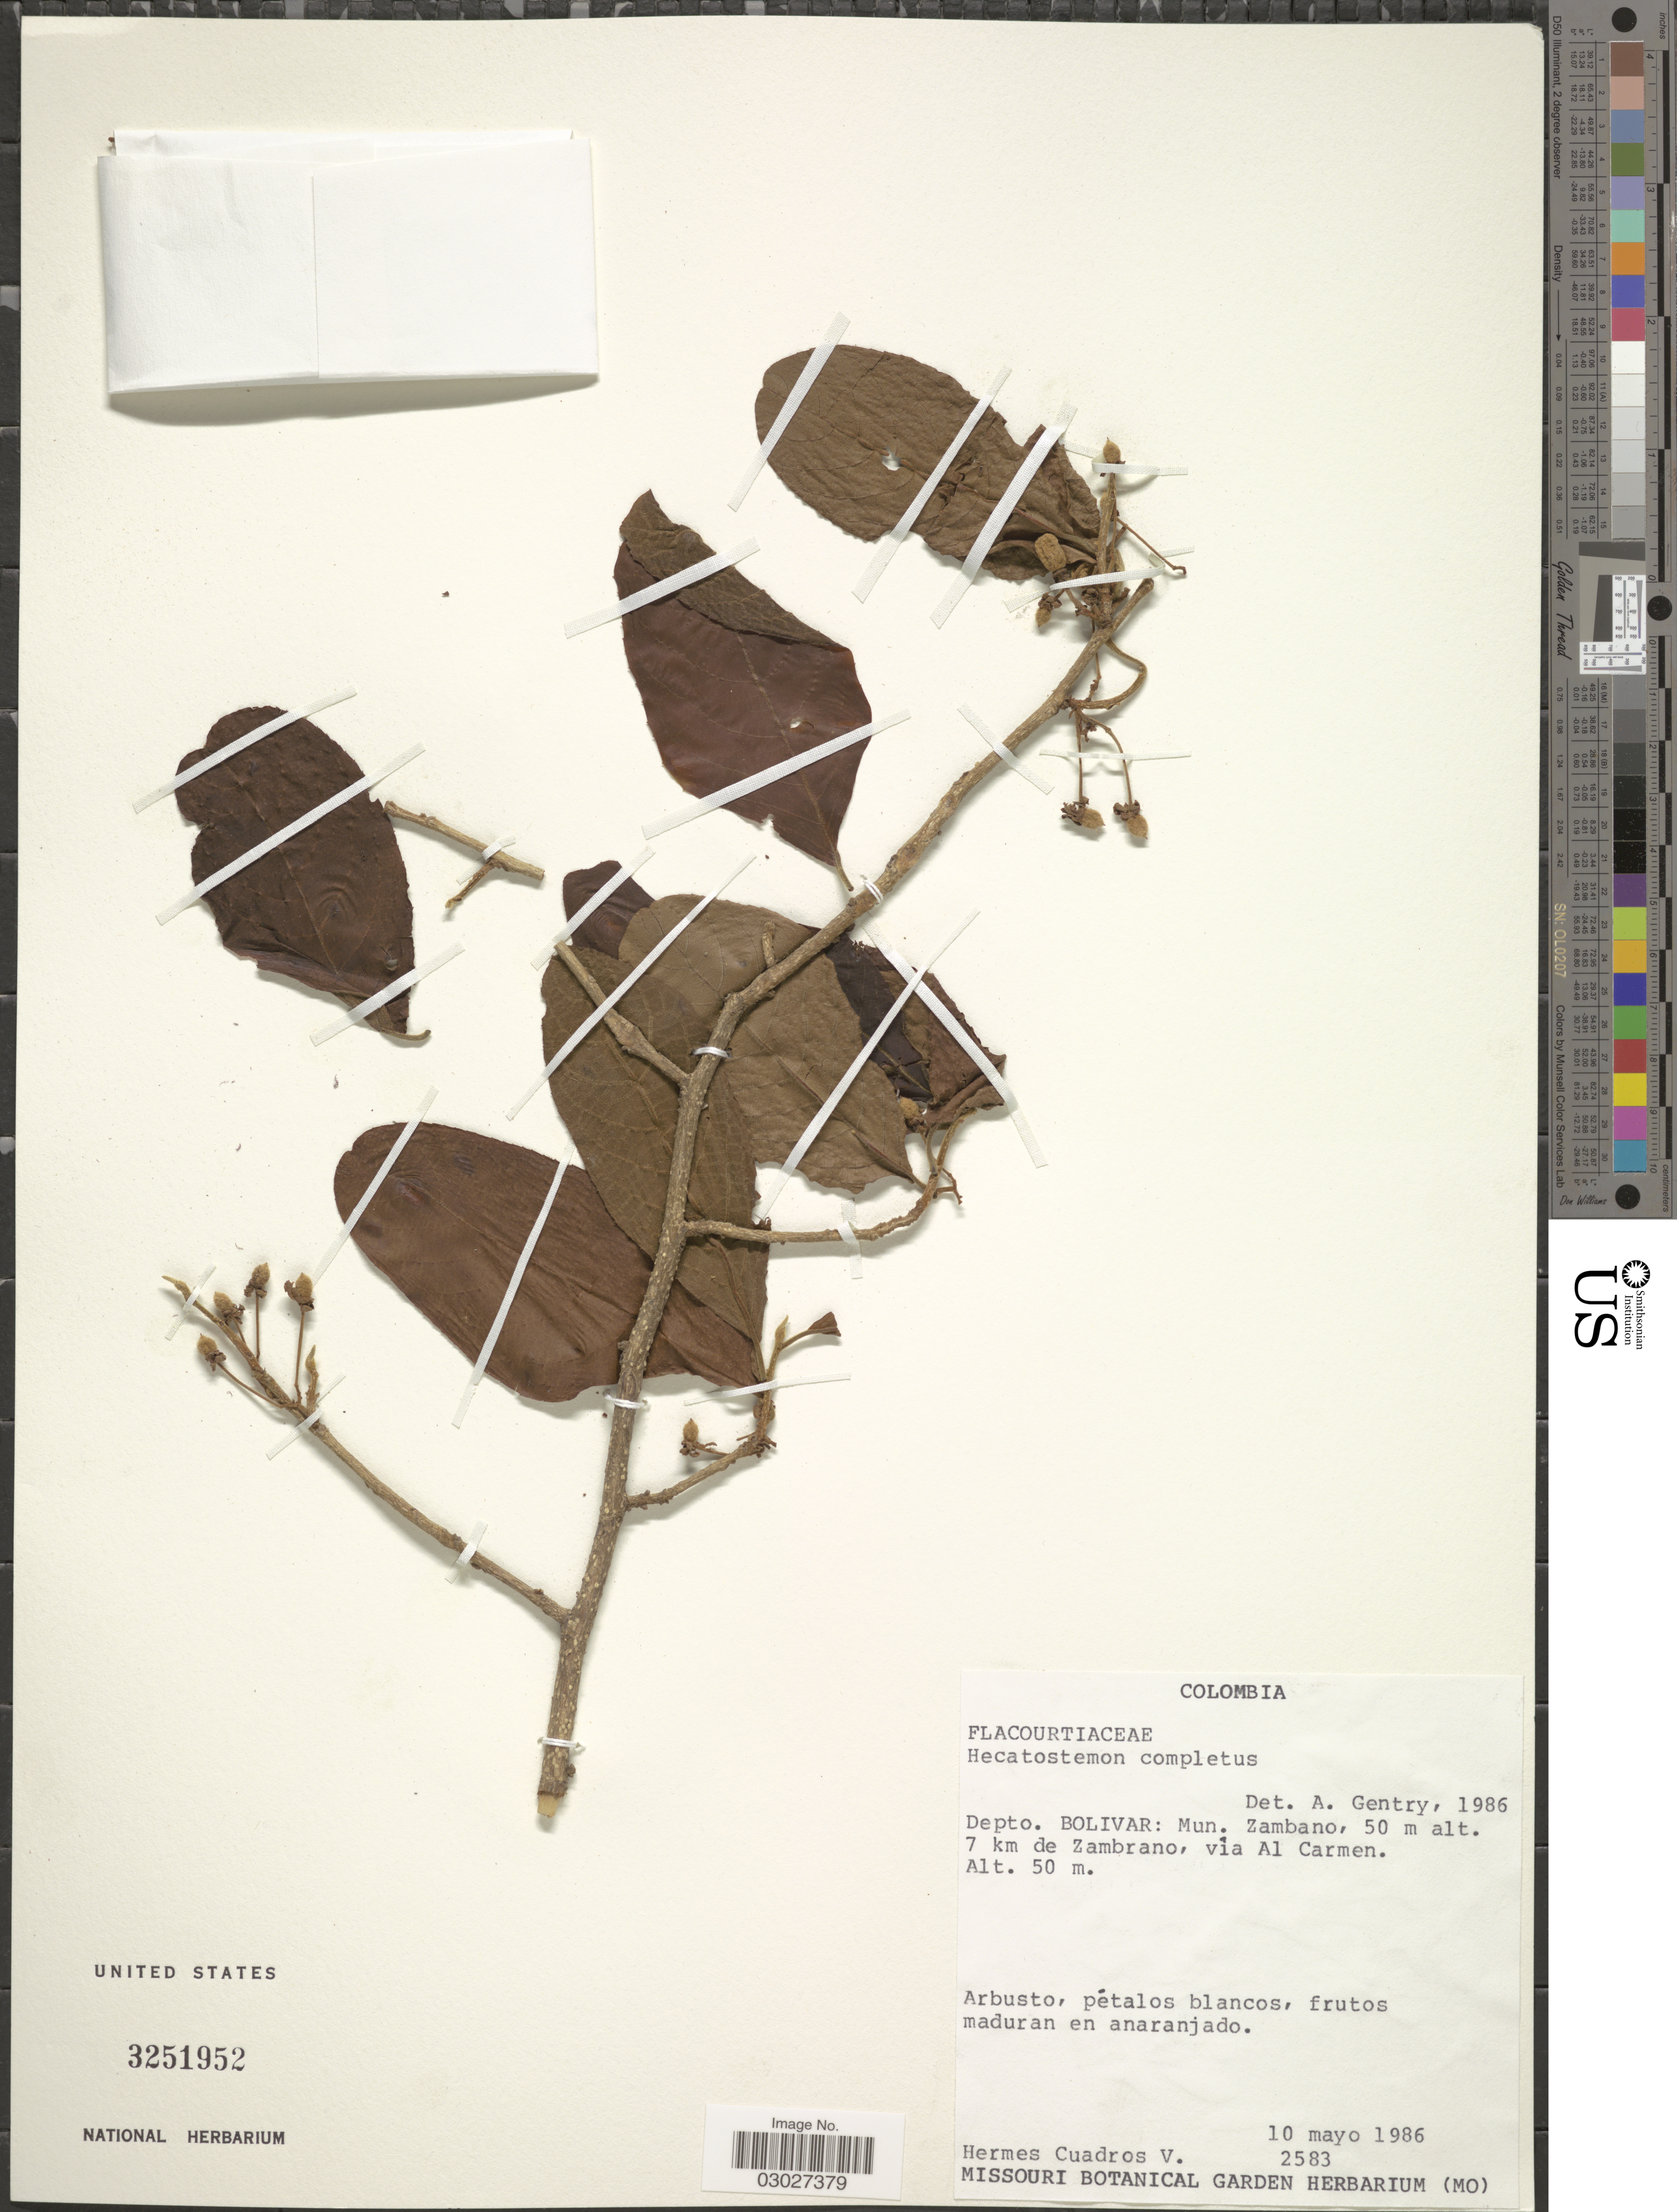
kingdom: Plantae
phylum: Tracheophyta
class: Magnoliopsida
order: Malpighiales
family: Salicaceae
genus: Casearia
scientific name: Casearia completa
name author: (Jacq.) T. Samar. & M.H. Alford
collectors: H. Cuadros V.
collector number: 2583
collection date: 1986-05-10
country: Colombia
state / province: Bolívar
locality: Depto. Bolivar: Mun: Zambano, 7 km de Zambrano, vía Al Carmen.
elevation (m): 50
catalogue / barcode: US 3251952